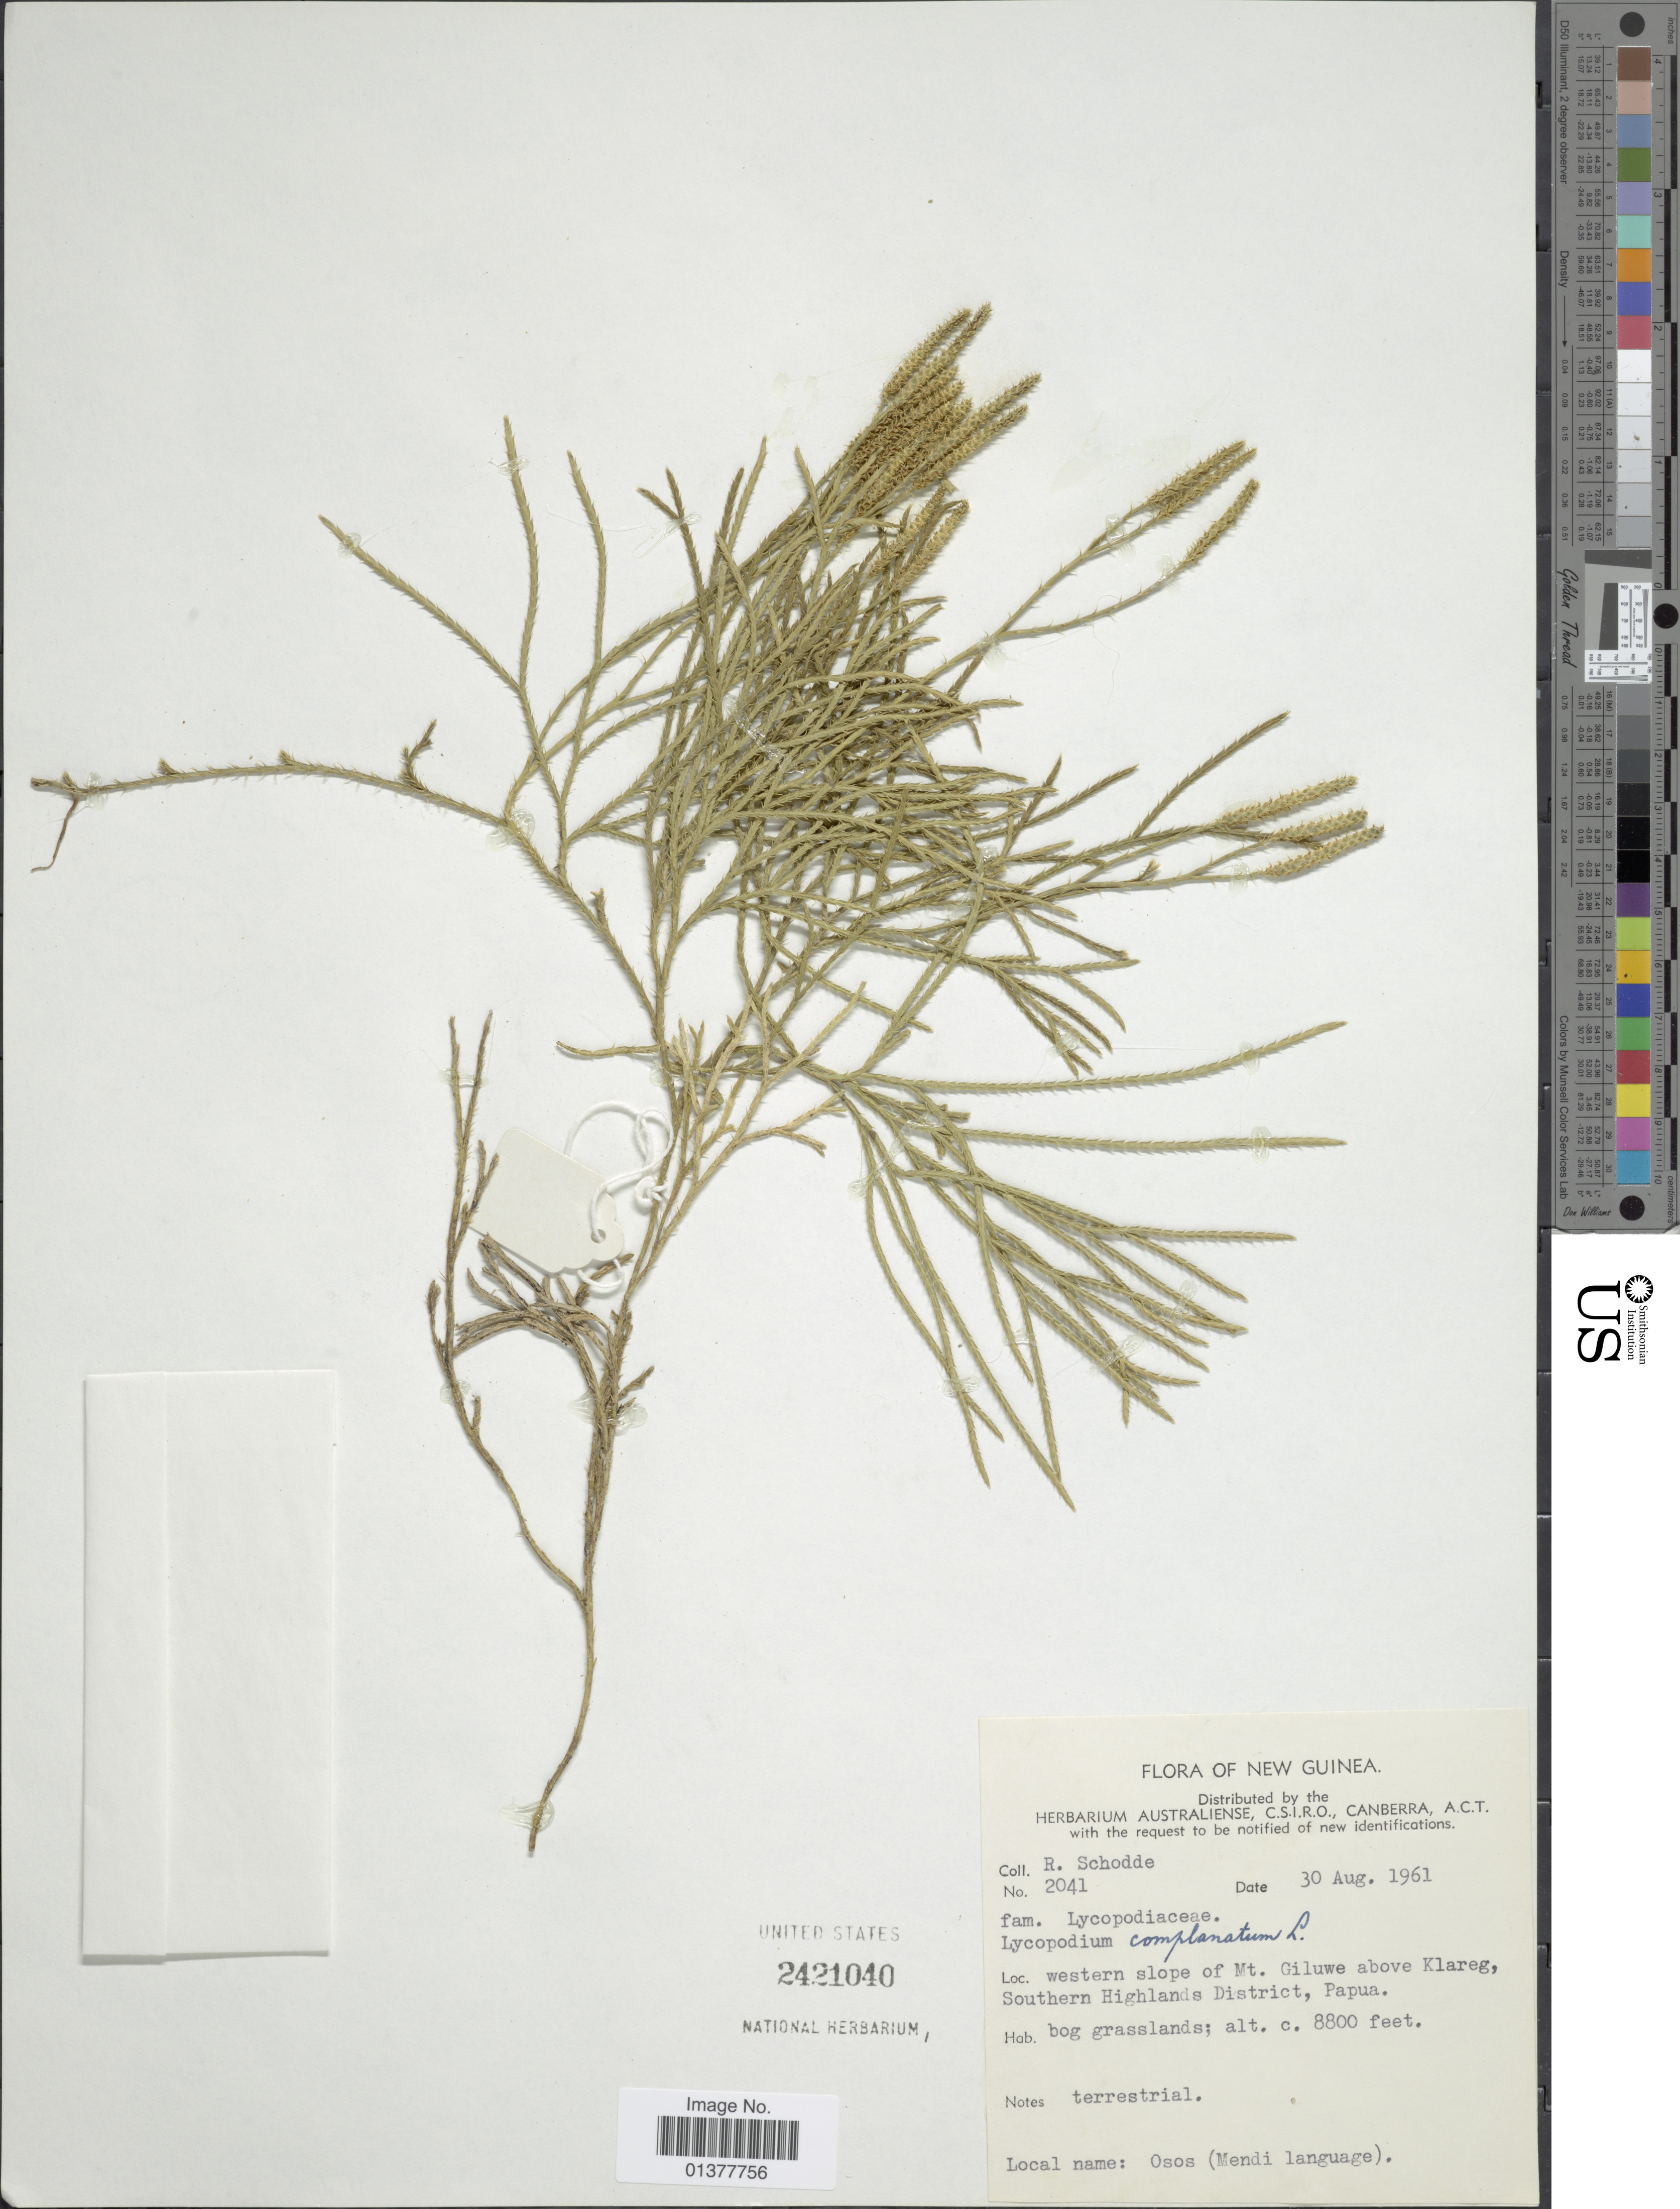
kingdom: Plantae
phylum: Tracheophyta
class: Lycopodiopsida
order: Lycopodiales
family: Lycopodiaceae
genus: Diphasiastrum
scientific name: Diphasiastrum complanatum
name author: (L.) Holub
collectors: R. Schodde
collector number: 2041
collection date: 1961-08-30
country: Papua New Guinea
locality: Western slope of Mt. Giluwe above Klareg, Southern Highlands District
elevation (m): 2682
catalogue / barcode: US 2421040